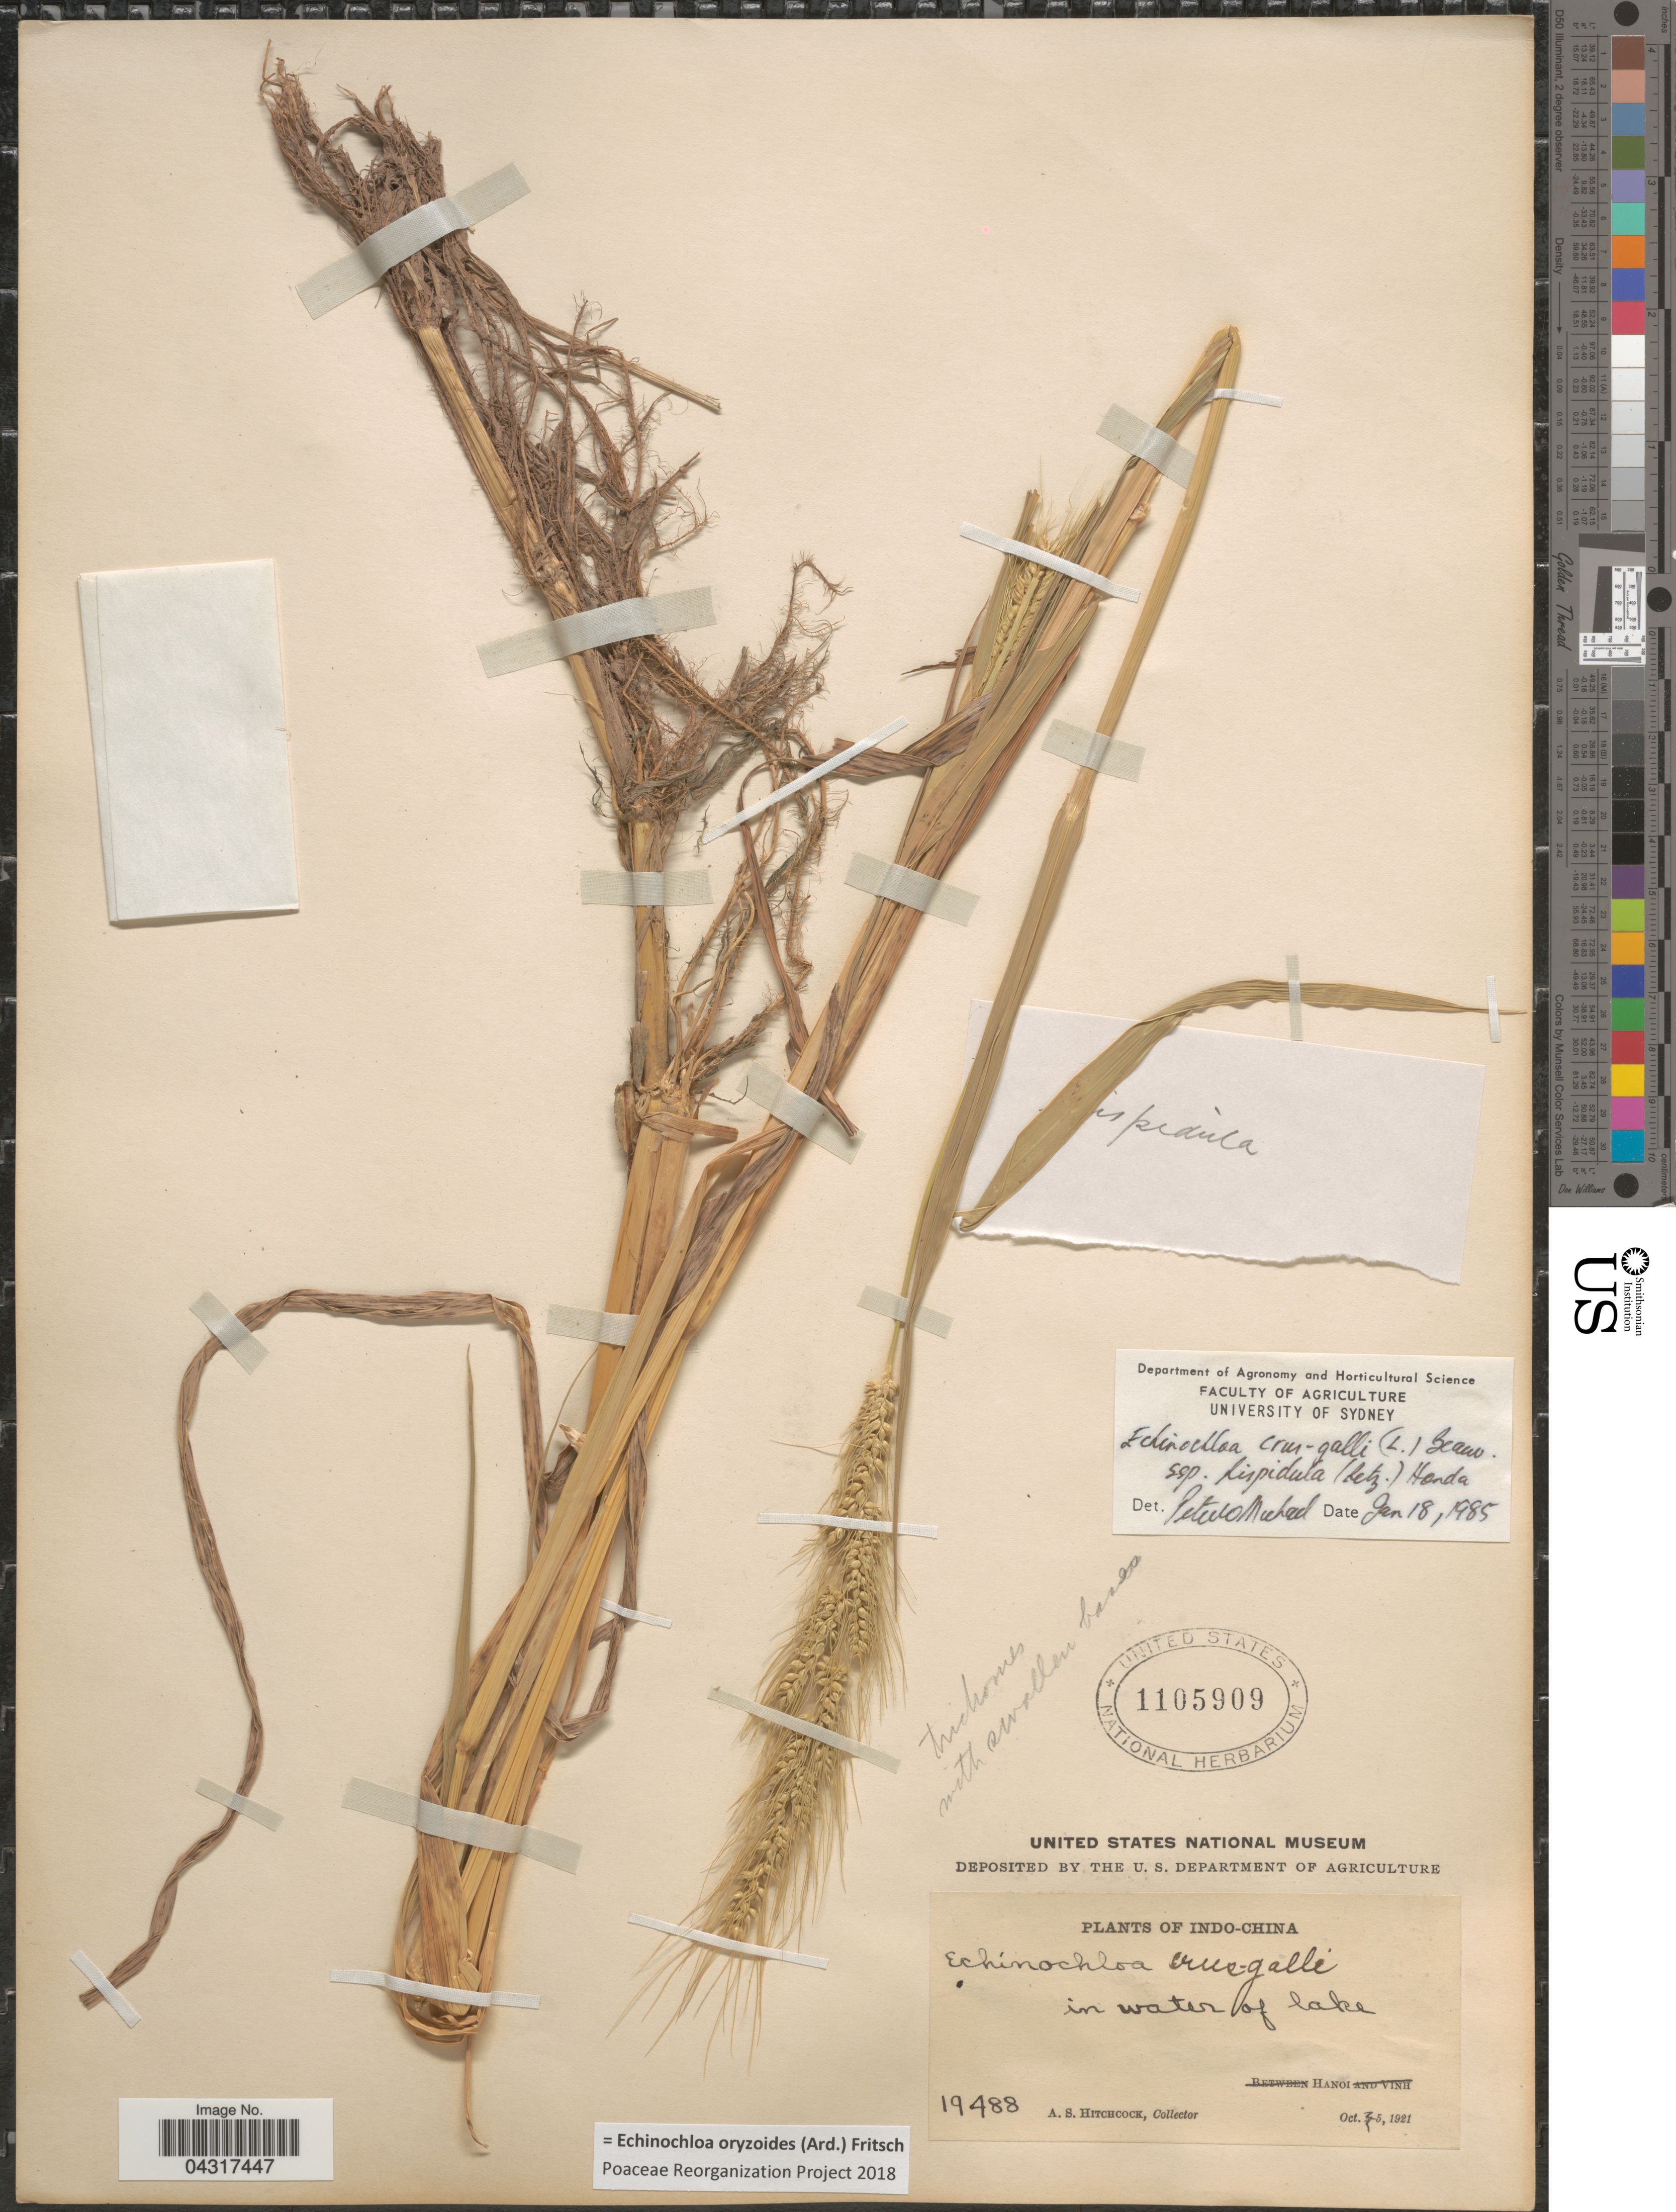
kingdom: Plantae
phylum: Tracheophyta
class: Liliopsida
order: Poales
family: Poaceae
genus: Echinochloa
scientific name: Echinochloa oryzoides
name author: (Ard.) Fritsch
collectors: A. S. Hitchcock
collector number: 19488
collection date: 1921-10-05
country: Vietnam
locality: Indo-China. Hanoi.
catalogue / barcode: US 1105909